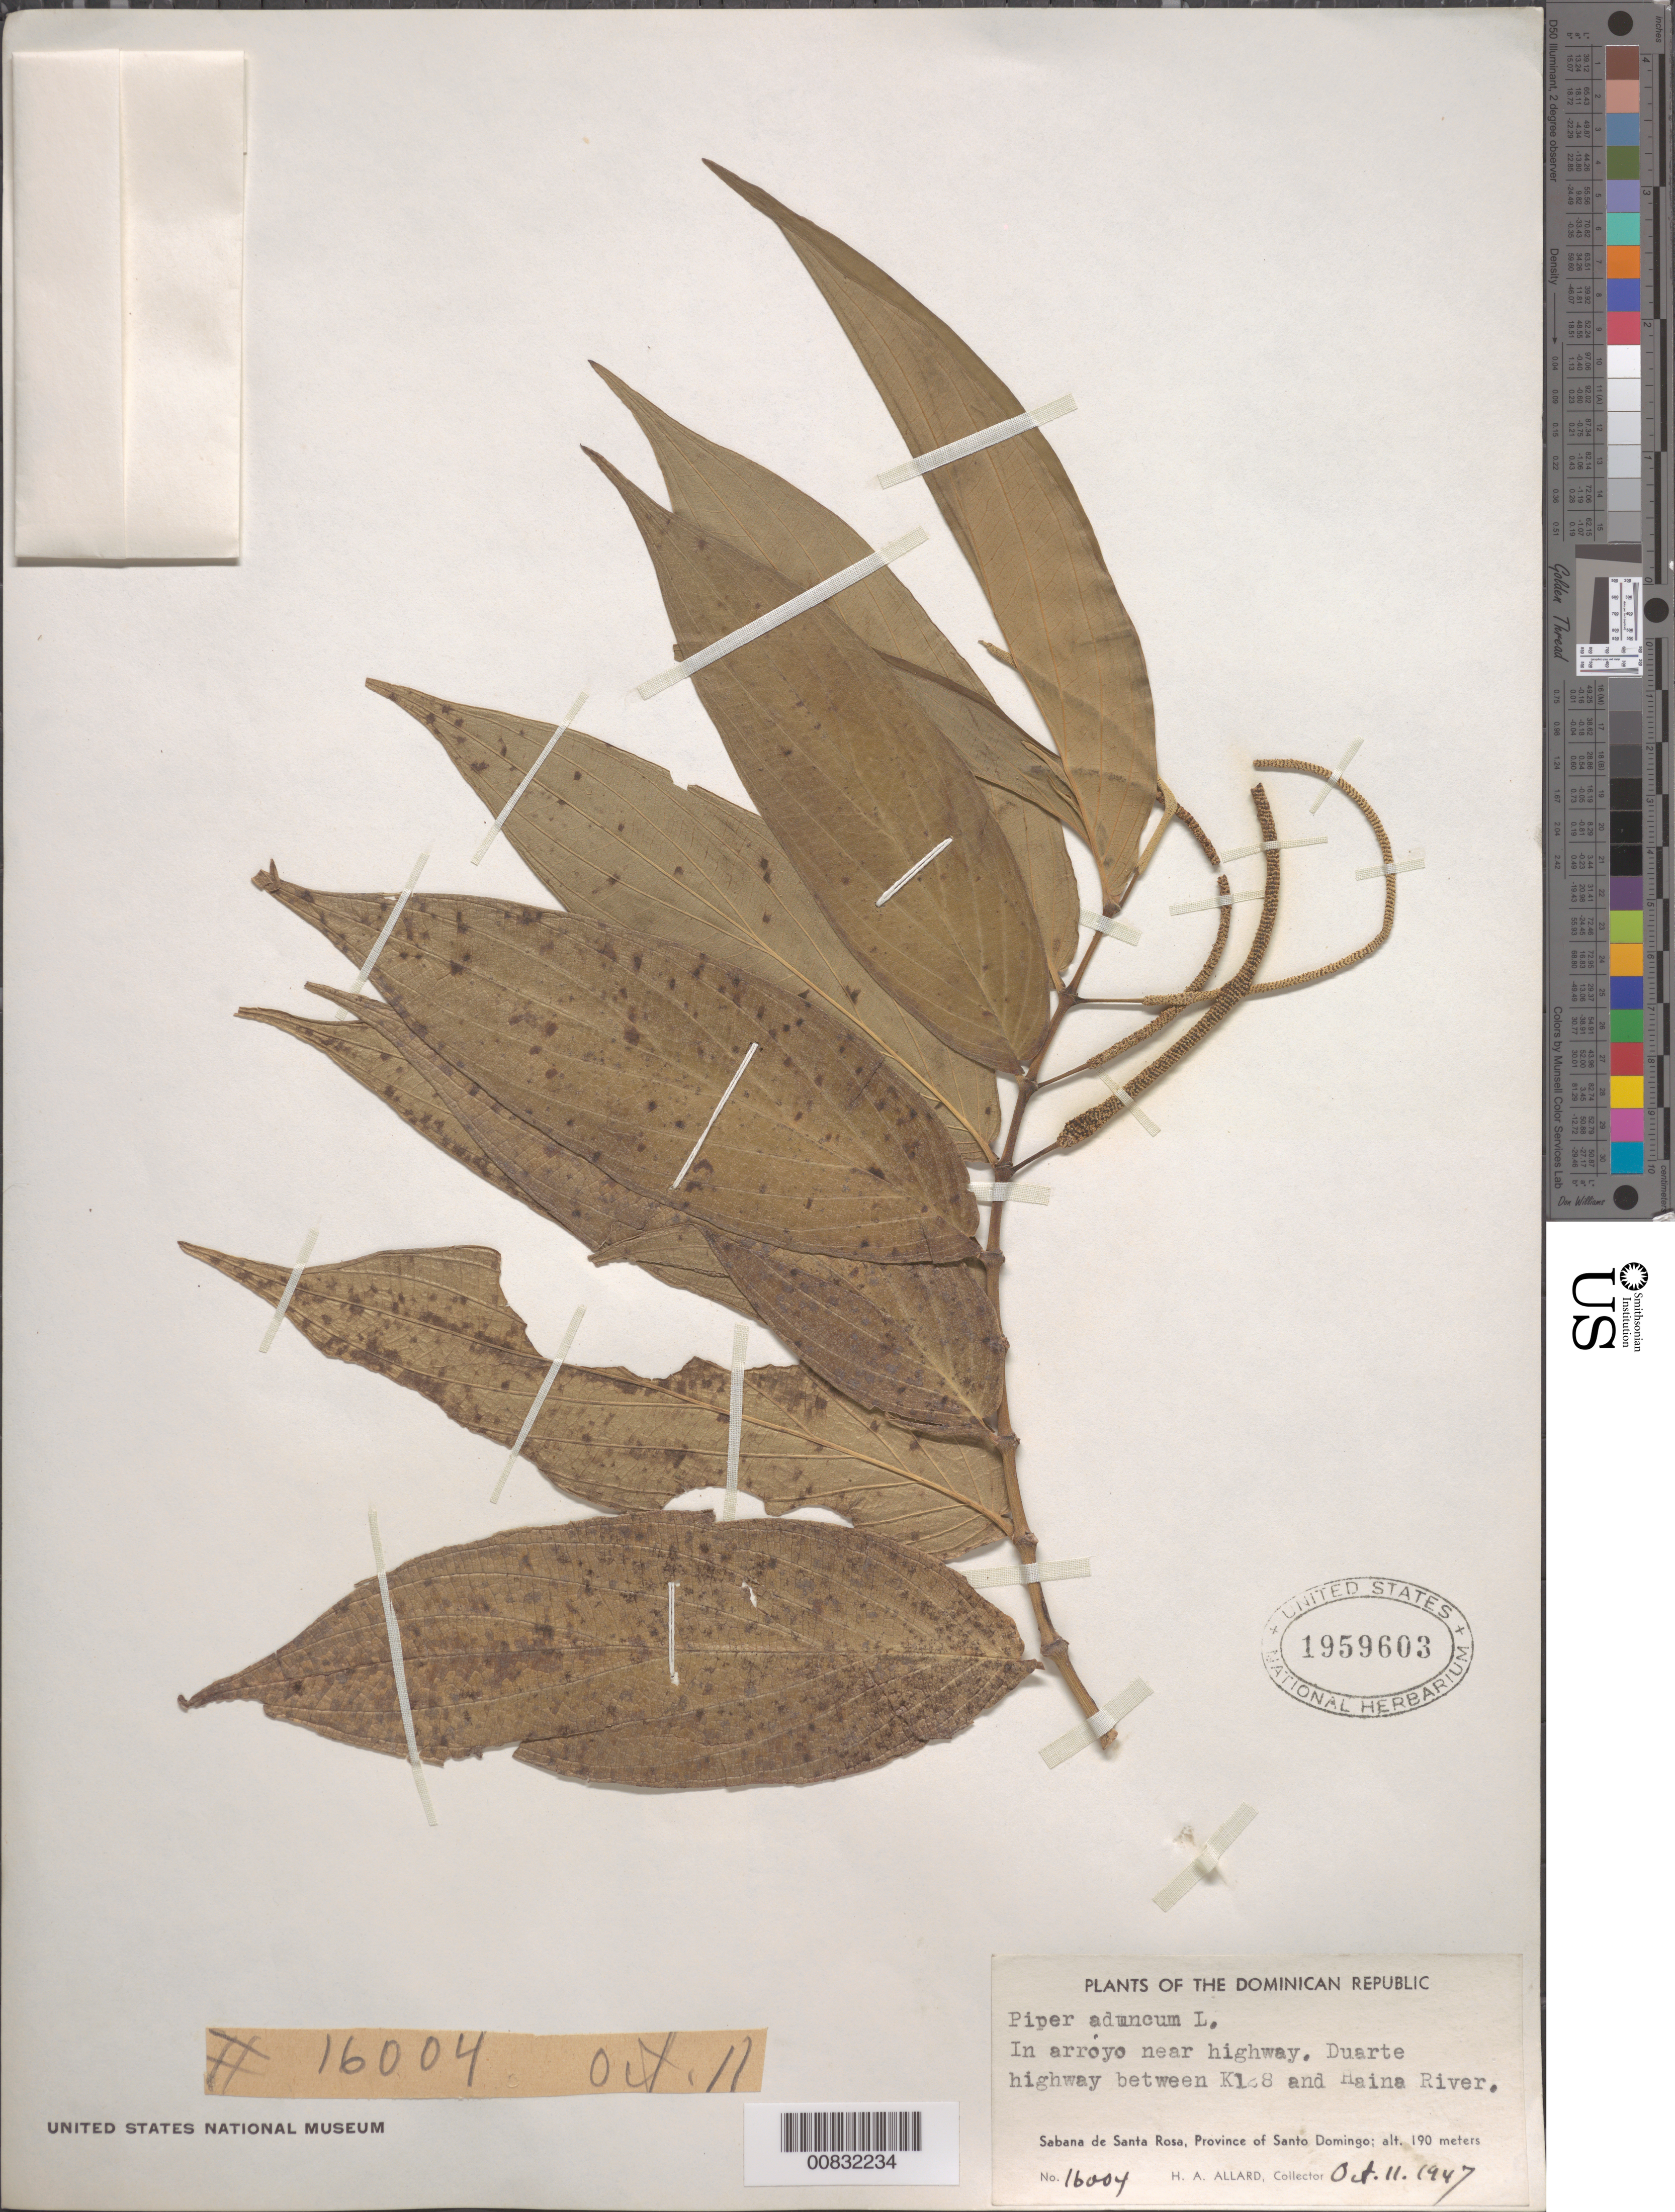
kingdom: Plantae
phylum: Tracheophyta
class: Magnoliopsida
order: Piperales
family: Piperaceae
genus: Piper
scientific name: Piper aduncum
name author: L.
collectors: H. A. Allard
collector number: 16004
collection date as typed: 11 Oct 1947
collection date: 1947-10-11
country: Dominican Republic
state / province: Distrito Nacional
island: Hispaniola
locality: Sabana de Santa Rosa, Province of Santo Domingo. In arroyo near highway. Duarte highway between K128 and Haina River.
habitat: In arroyo near highway.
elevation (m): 190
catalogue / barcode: US 1959603